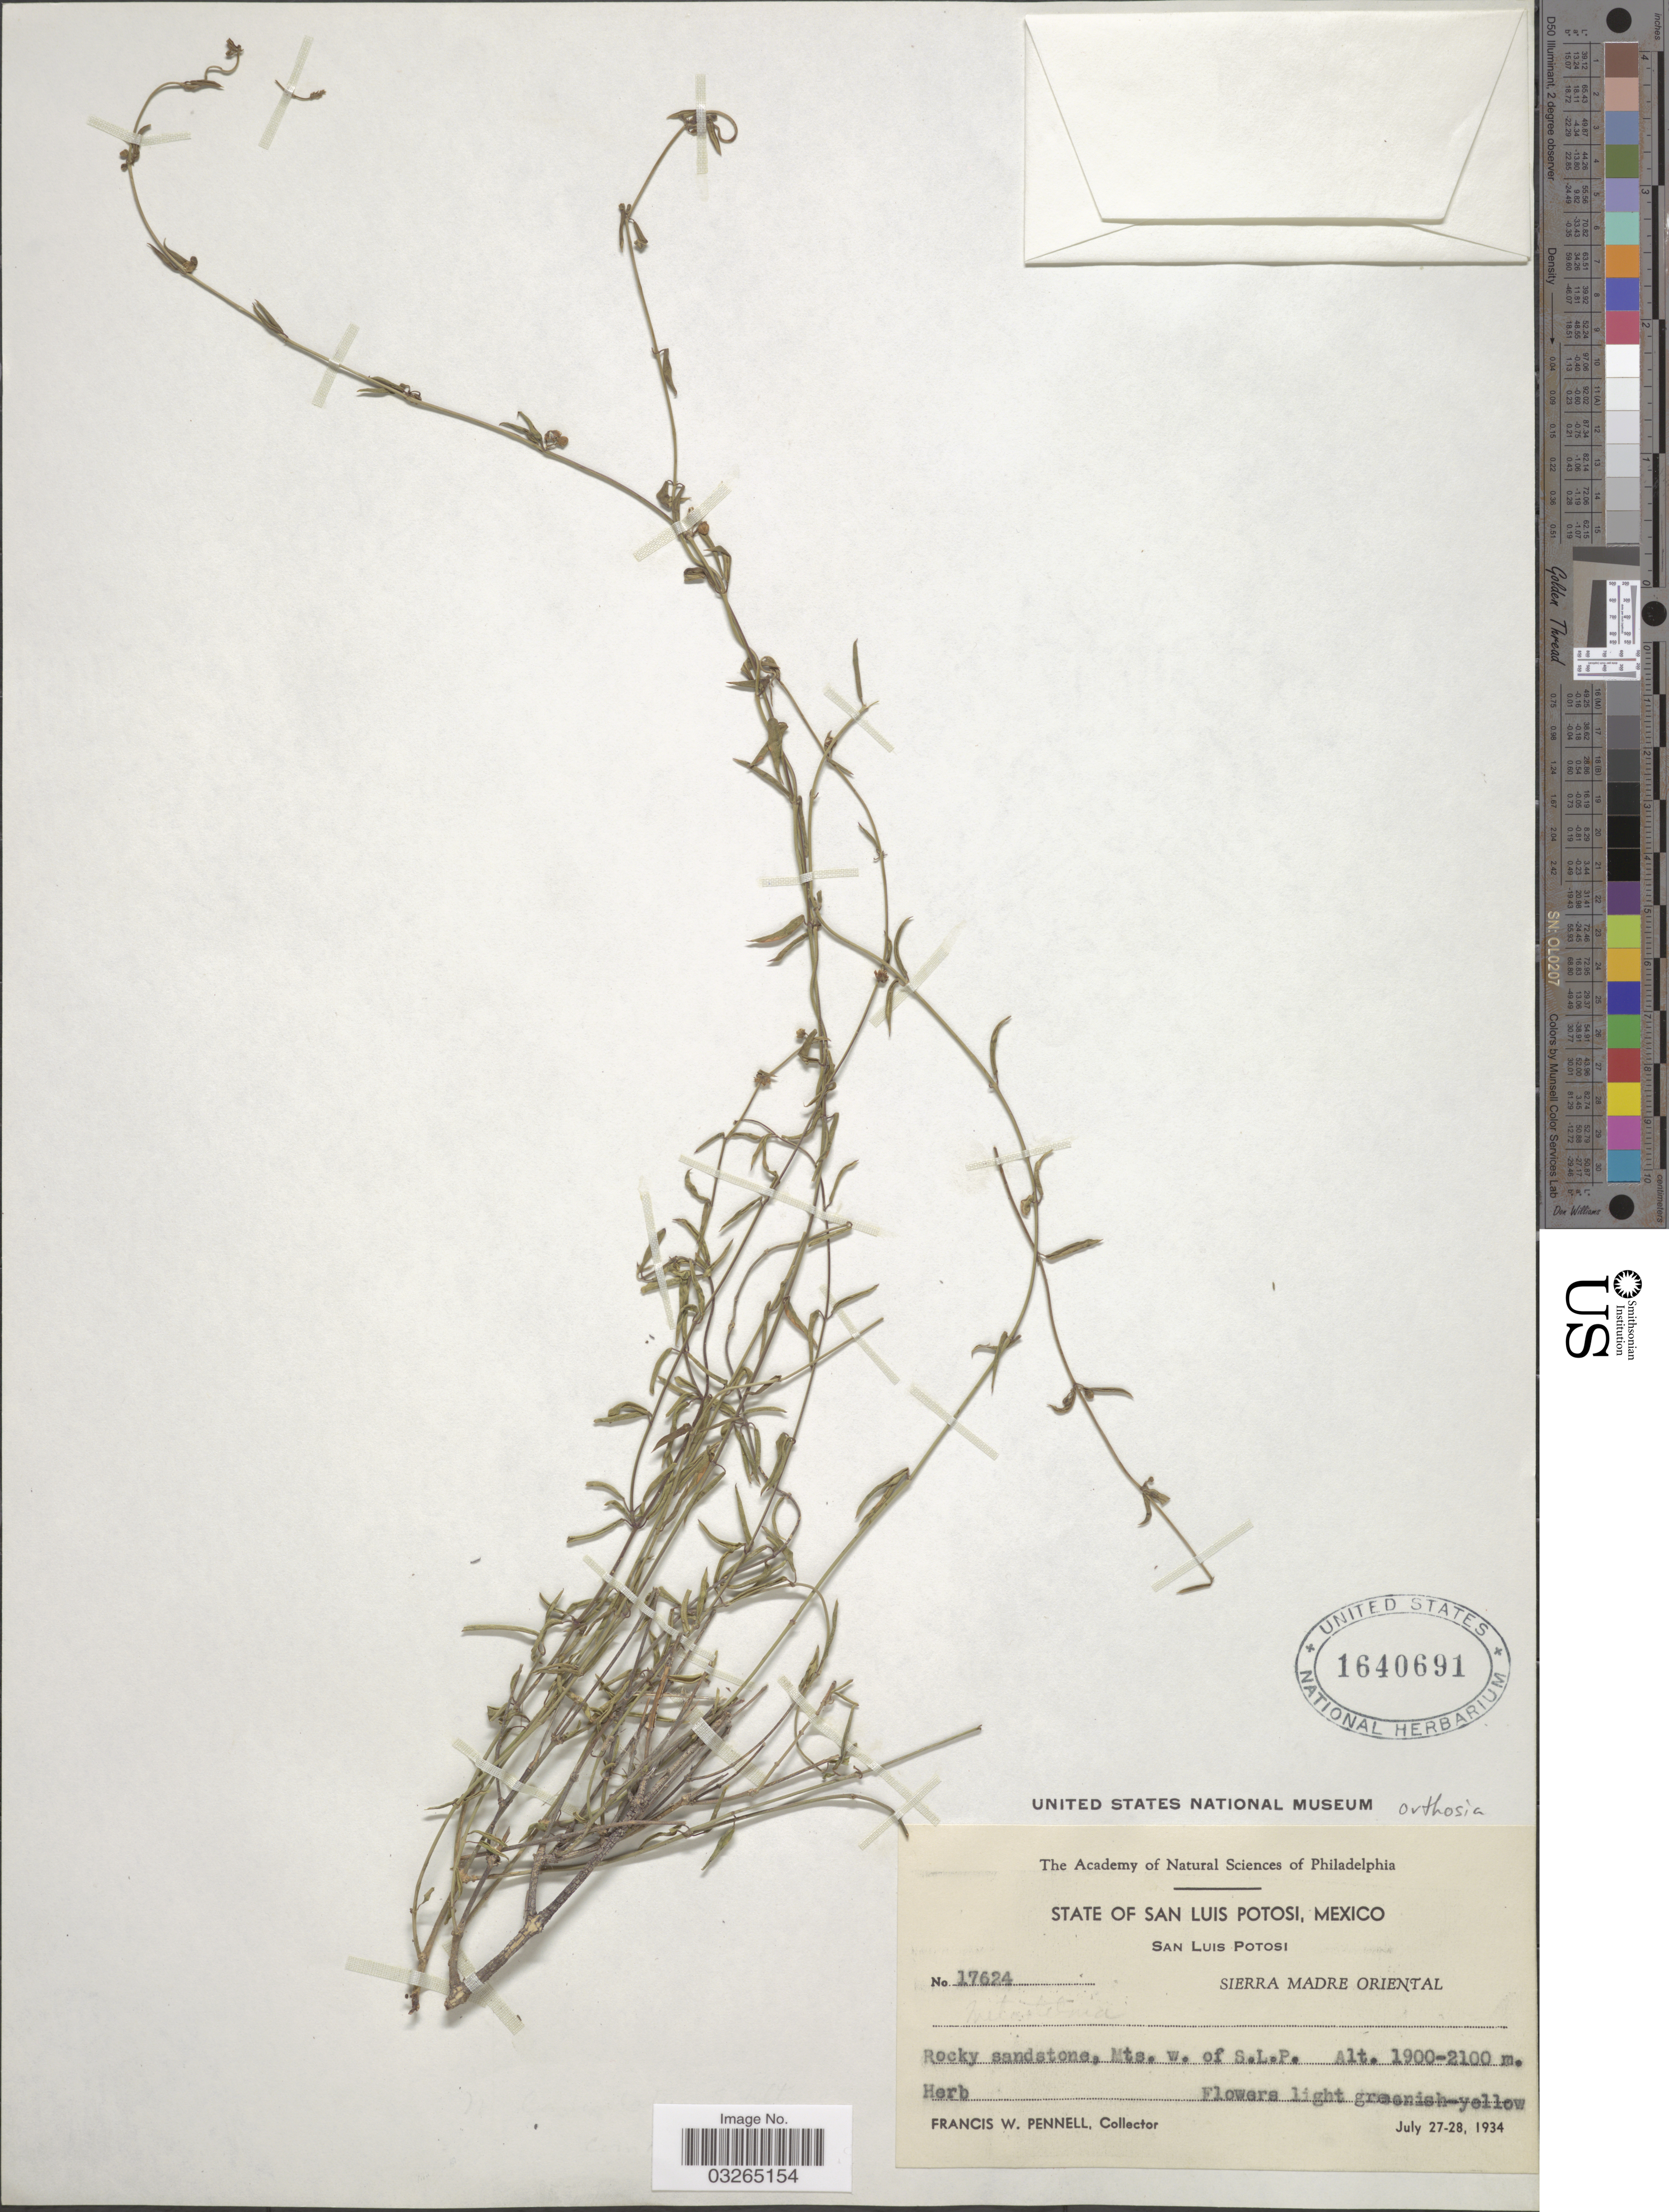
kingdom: Plantae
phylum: Tracheophyta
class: Magnoliopsida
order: Gentianales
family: Apocynaceae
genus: Vincetoxicum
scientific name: Vincetoxicum sp.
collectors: F. W. Pennell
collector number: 17624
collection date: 1934-07-27/1934-07-28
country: Mexico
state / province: San Luis Potosí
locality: Sierra Madre Oriental, Mts. w. of S.L.P.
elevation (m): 1900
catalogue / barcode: US 1640691